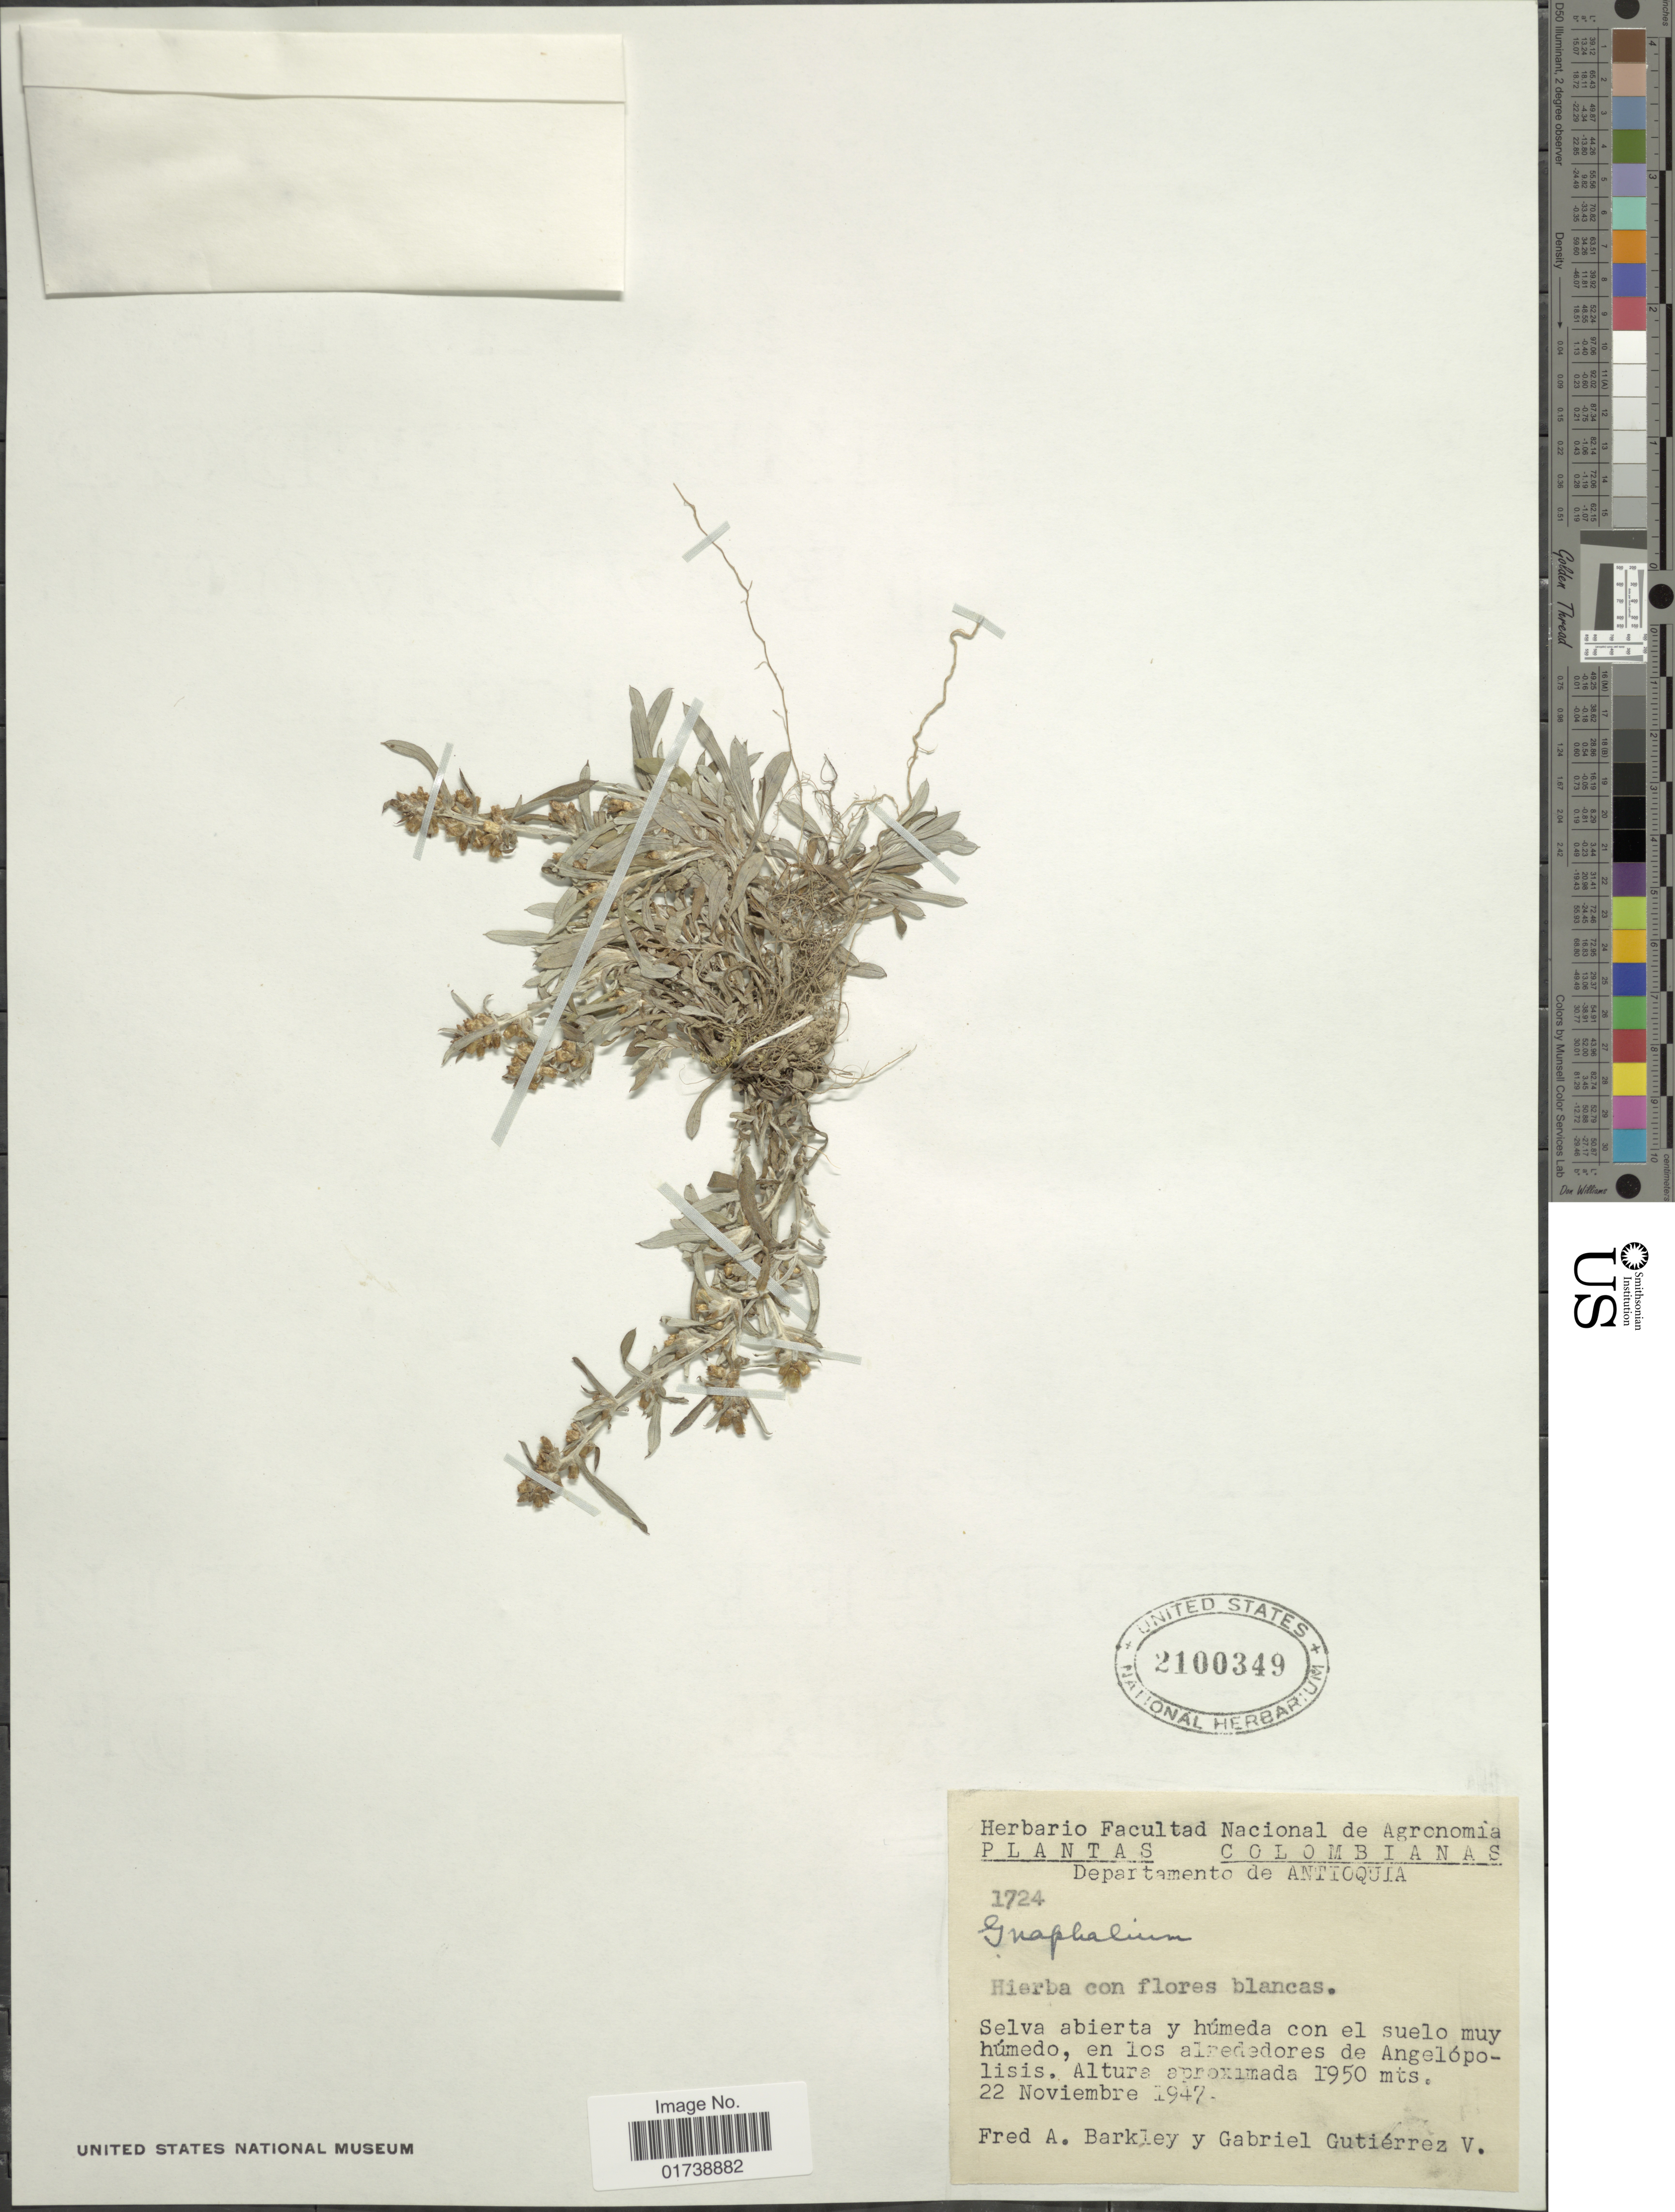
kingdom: Plantae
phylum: Tracheophyta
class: Magnoliopsida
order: Asterales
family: Asteraceae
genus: Gamochaeta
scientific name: Gamochaeta sp.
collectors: F. A. Barkley & G. Gutiérrez V.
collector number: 1724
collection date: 1947-11-22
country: Colombia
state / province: Antioquia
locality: En los alrededores de Angelopolisis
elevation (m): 1950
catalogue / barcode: US 2100349